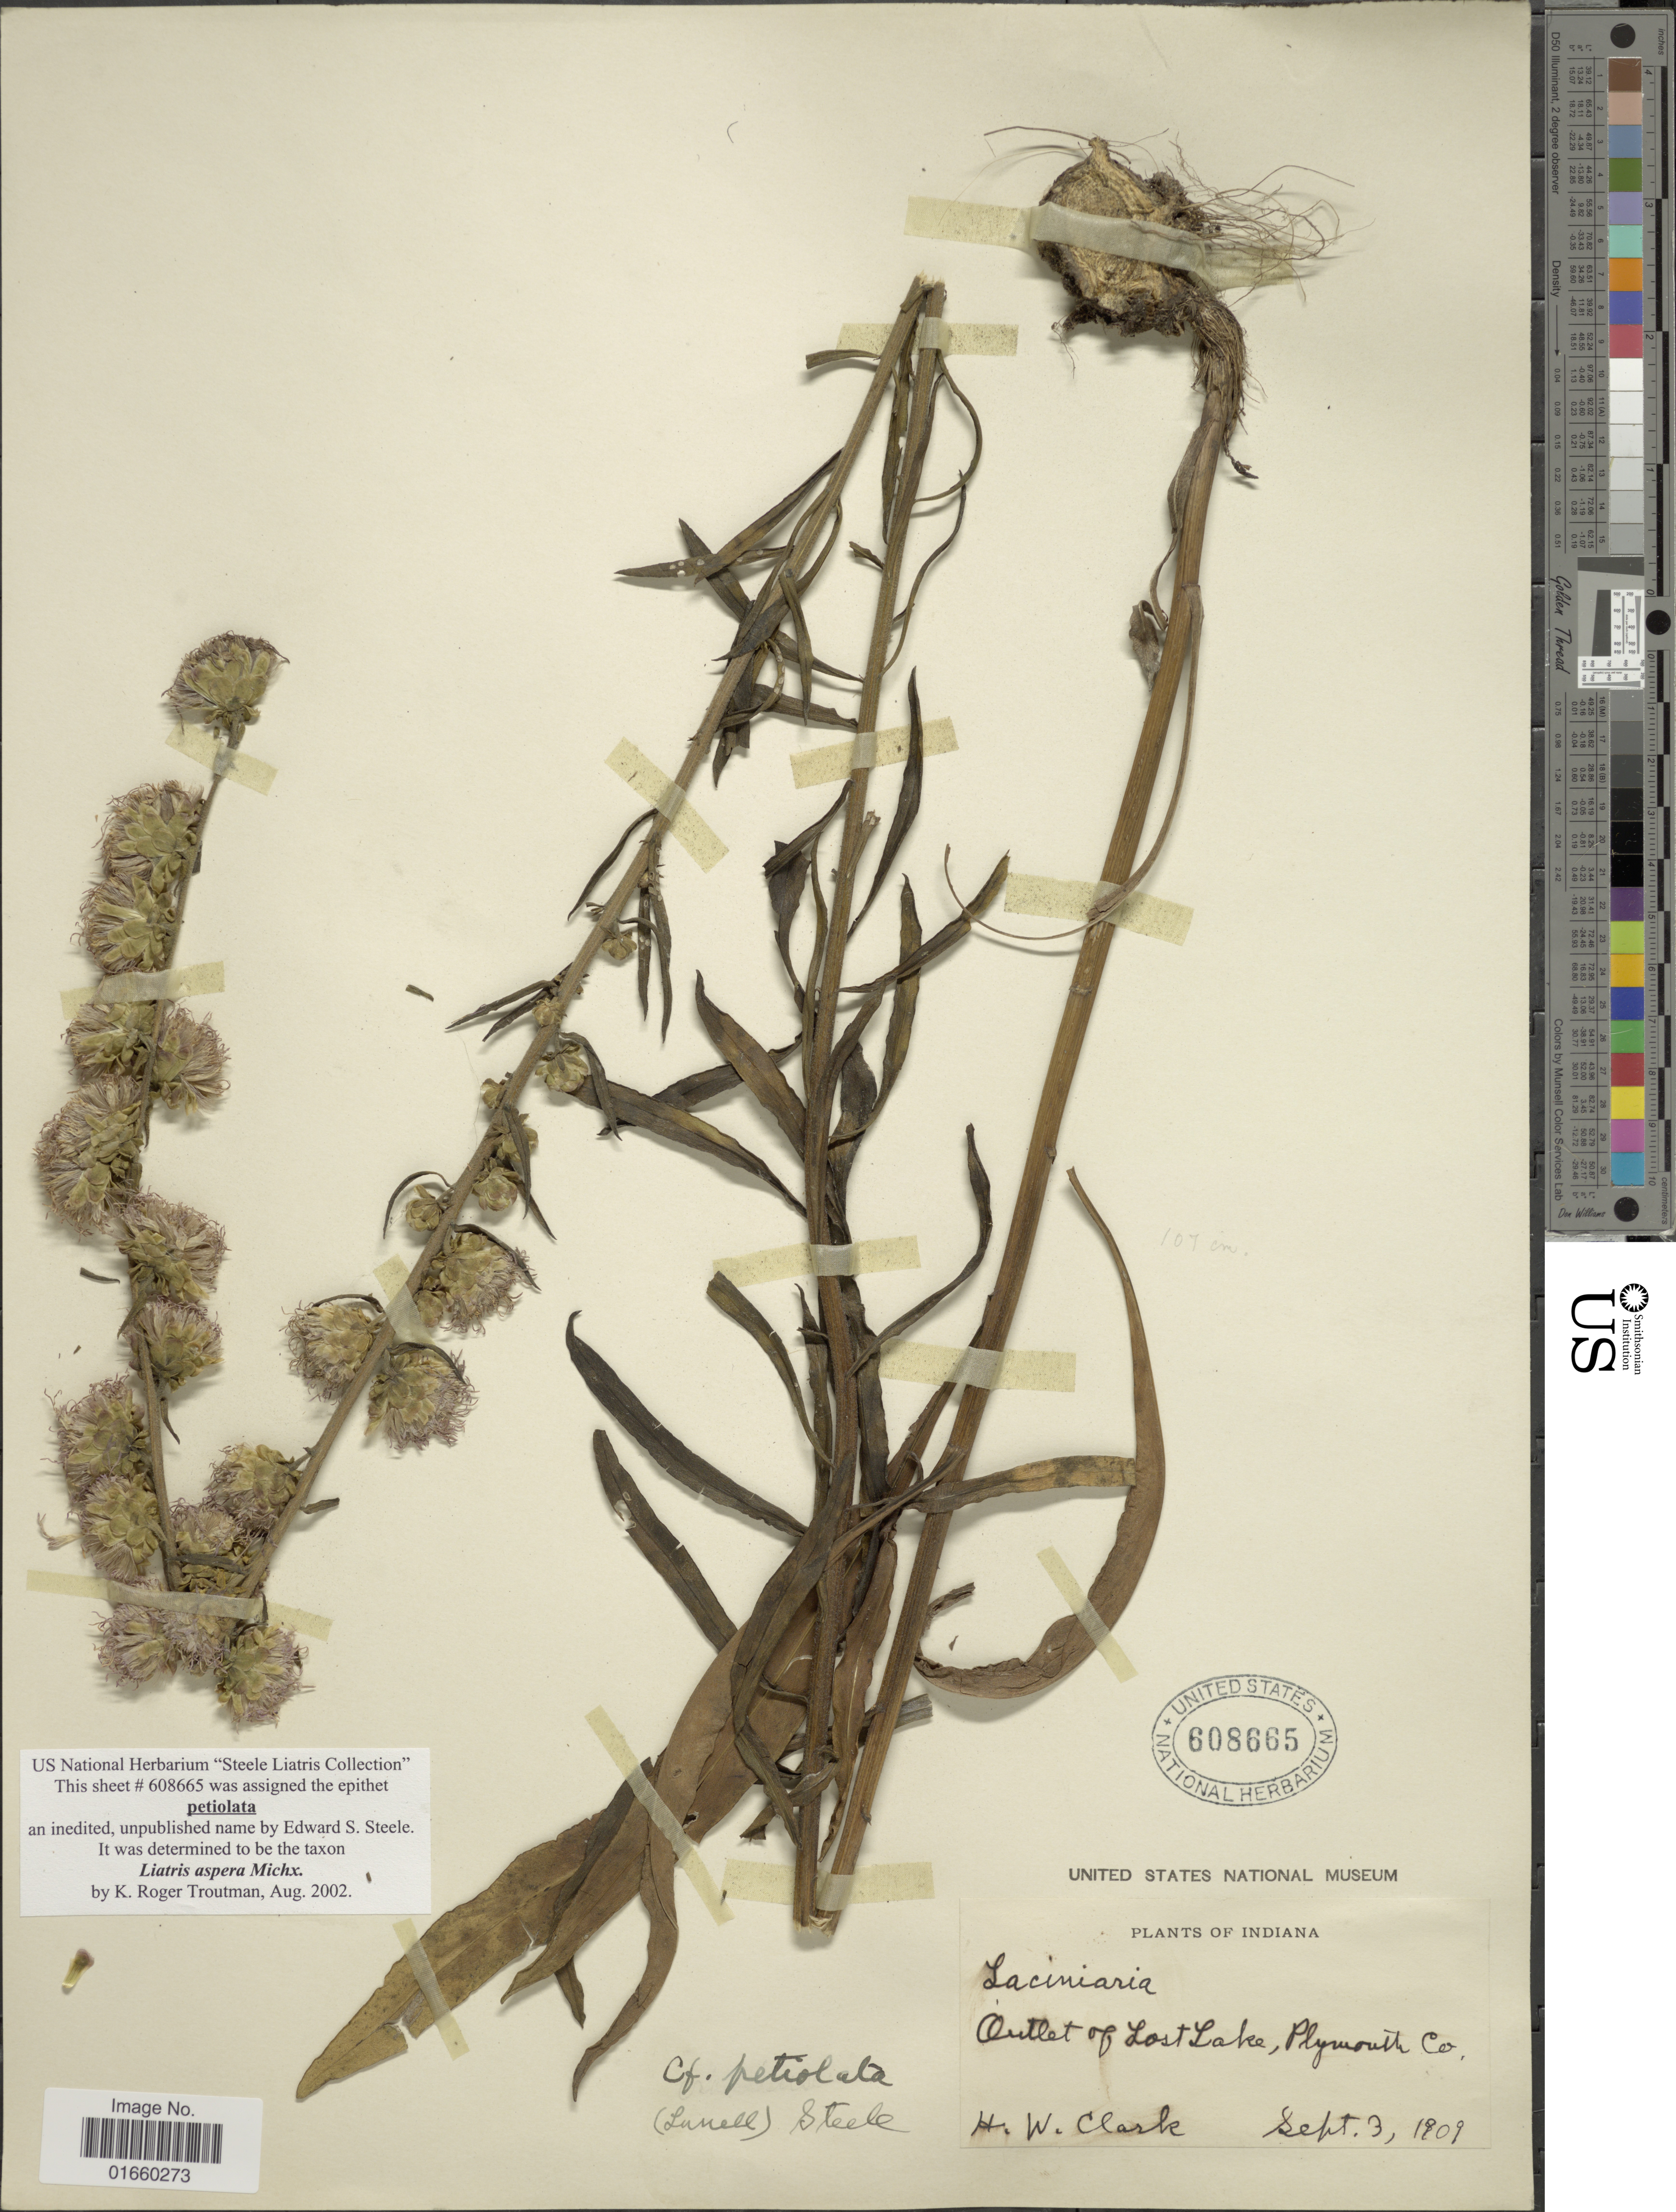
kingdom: Plantae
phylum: Tracheophyta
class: Magnoliopsida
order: Asterales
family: Asteraceae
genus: Liatris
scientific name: Liatris aspera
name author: Michx.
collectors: H. W. Clark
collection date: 1909-09-03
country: United States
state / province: Indiana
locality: Outlet of Lost Lake, Plymouth Co.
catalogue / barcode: US 608665